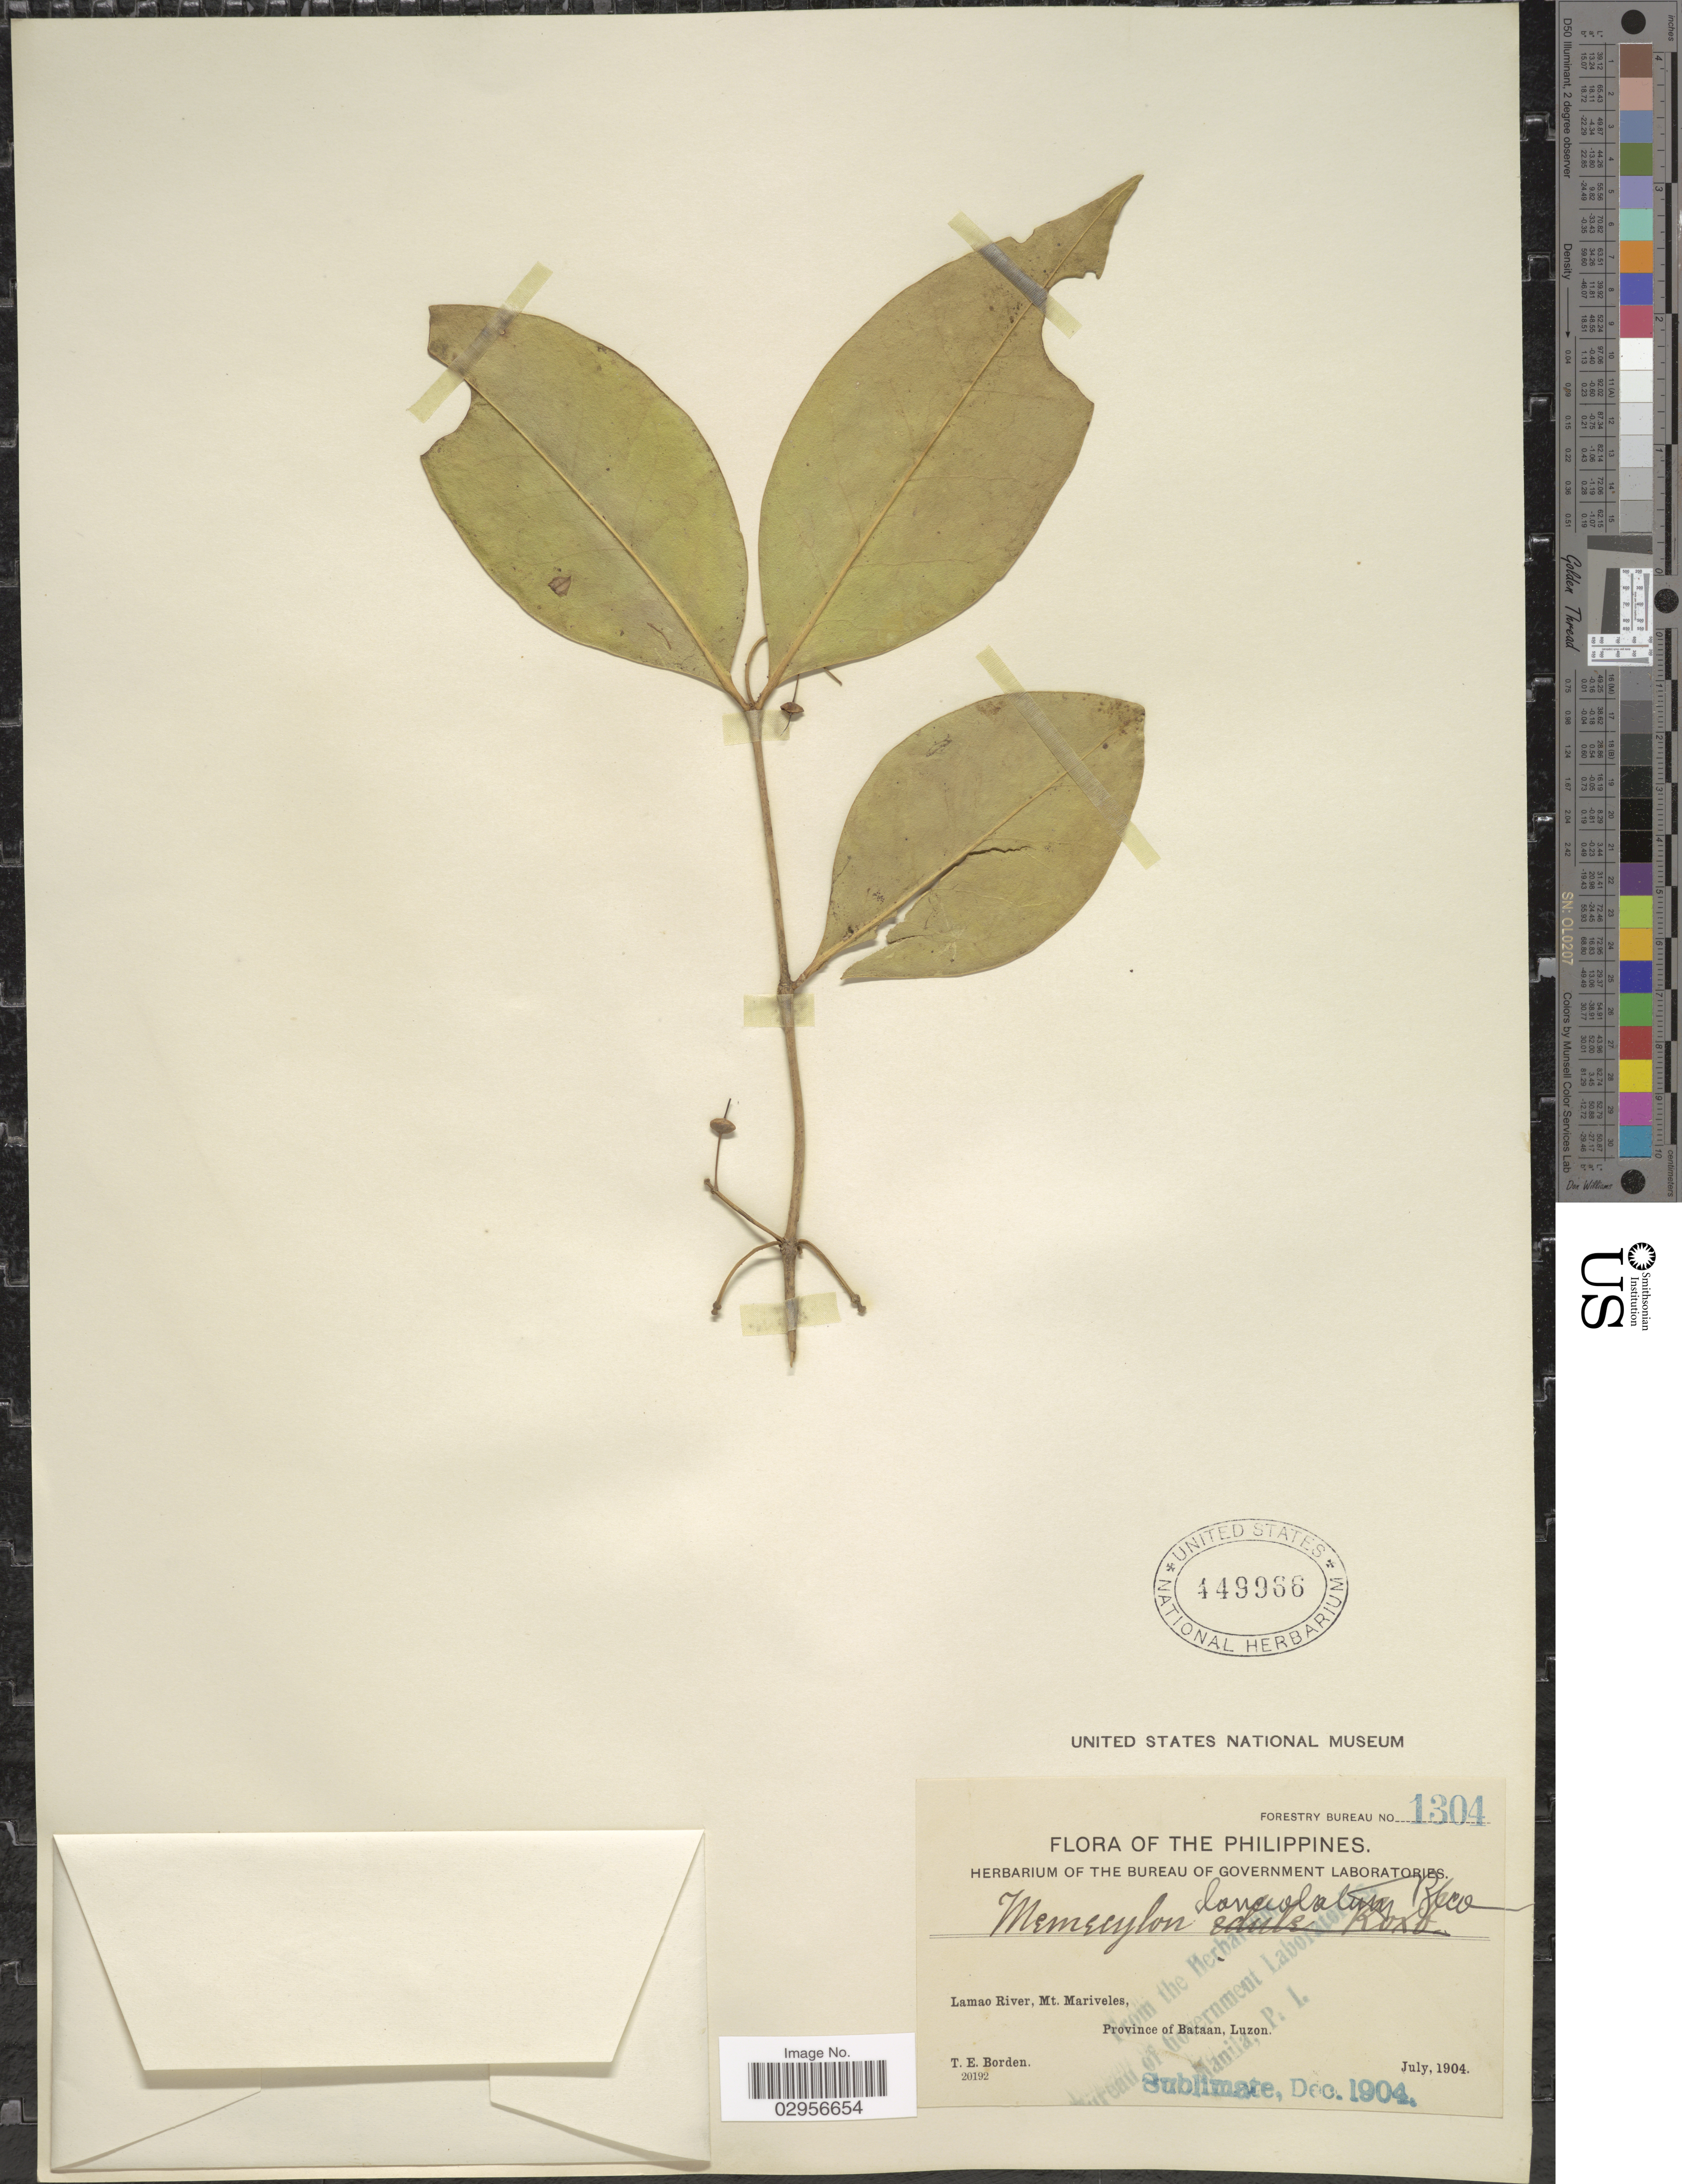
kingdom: Plantae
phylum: Tracheophyta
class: Magnoliopsida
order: Myrtales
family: Melastomataceae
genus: Memecylon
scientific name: Memecylon lanceolatum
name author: Blanco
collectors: T. E. Borden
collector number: Forestry Bureau 1304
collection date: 1904-07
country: Philippines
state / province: Central Luzon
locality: Lamao River, Mt. Mariveles, Province of Bataan, Luzon.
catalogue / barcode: US 449966